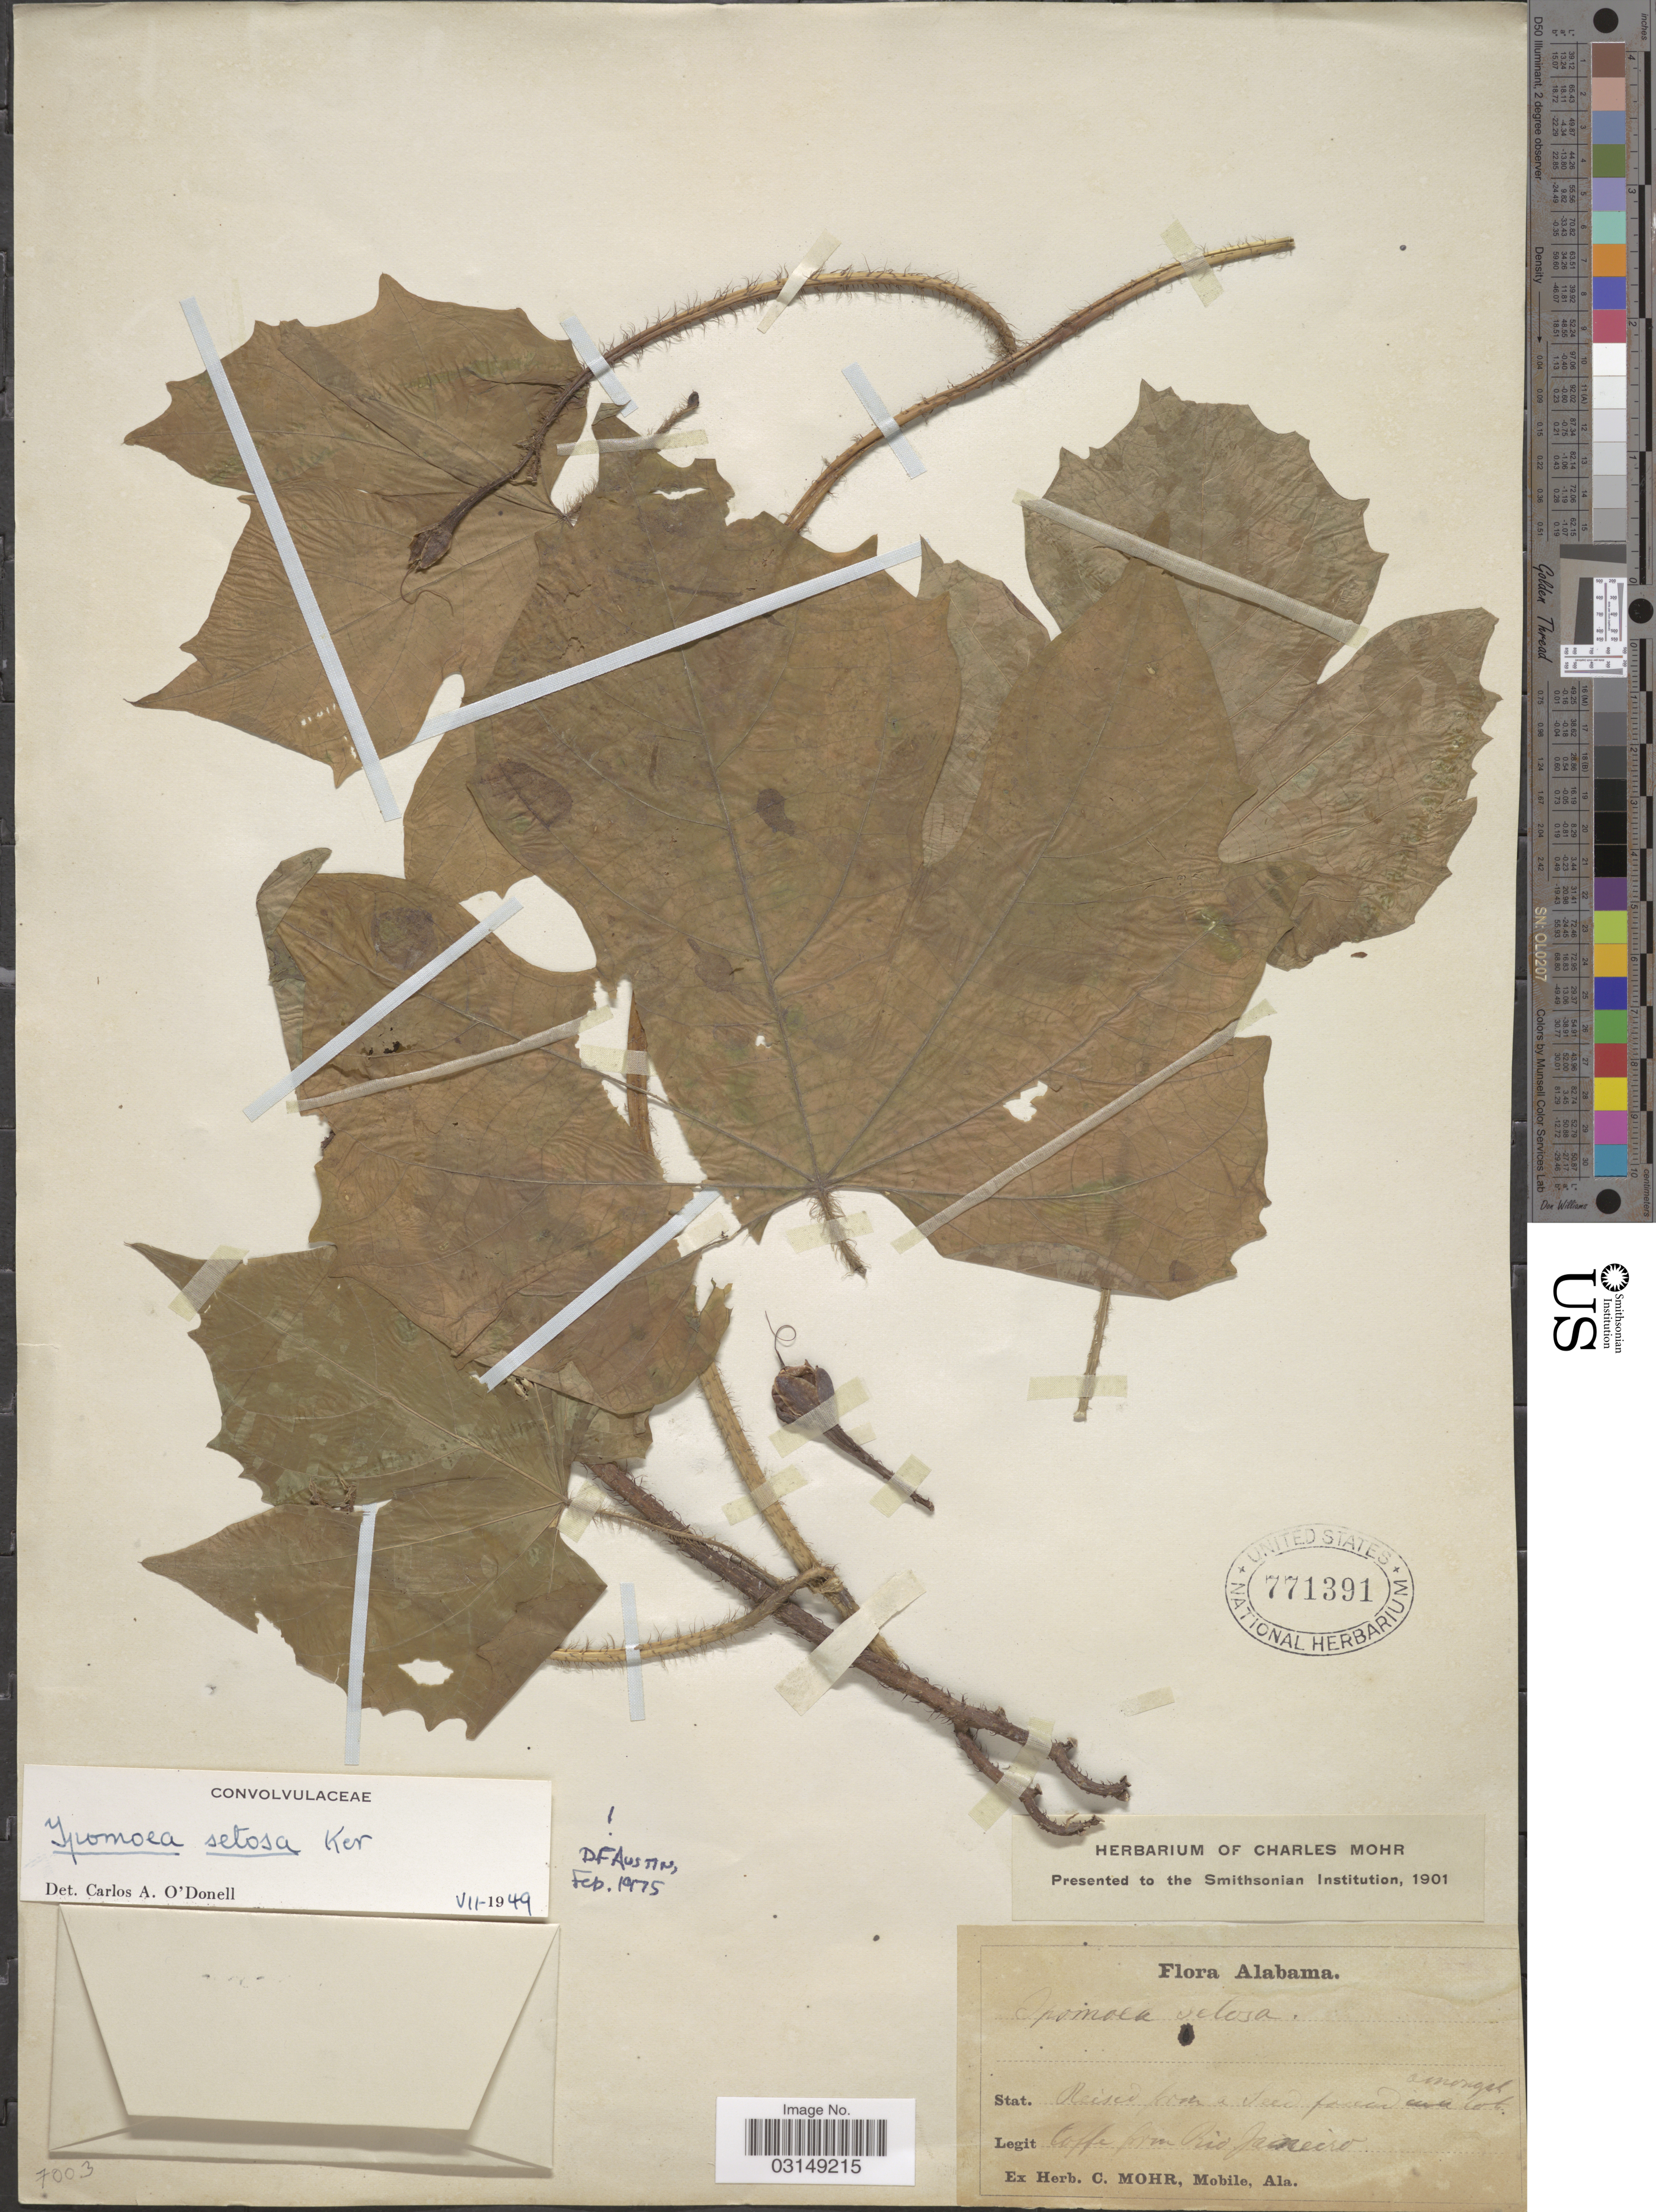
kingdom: Plantae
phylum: Tracheophyta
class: Magnoliopsida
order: Solanales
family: Convolvulaceae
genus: Ipomoea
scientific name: Ipomoea setosa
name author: Ker Gawl.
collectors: ex herb. C. Mohr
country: United States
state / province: Alabama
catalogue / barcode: US 771391